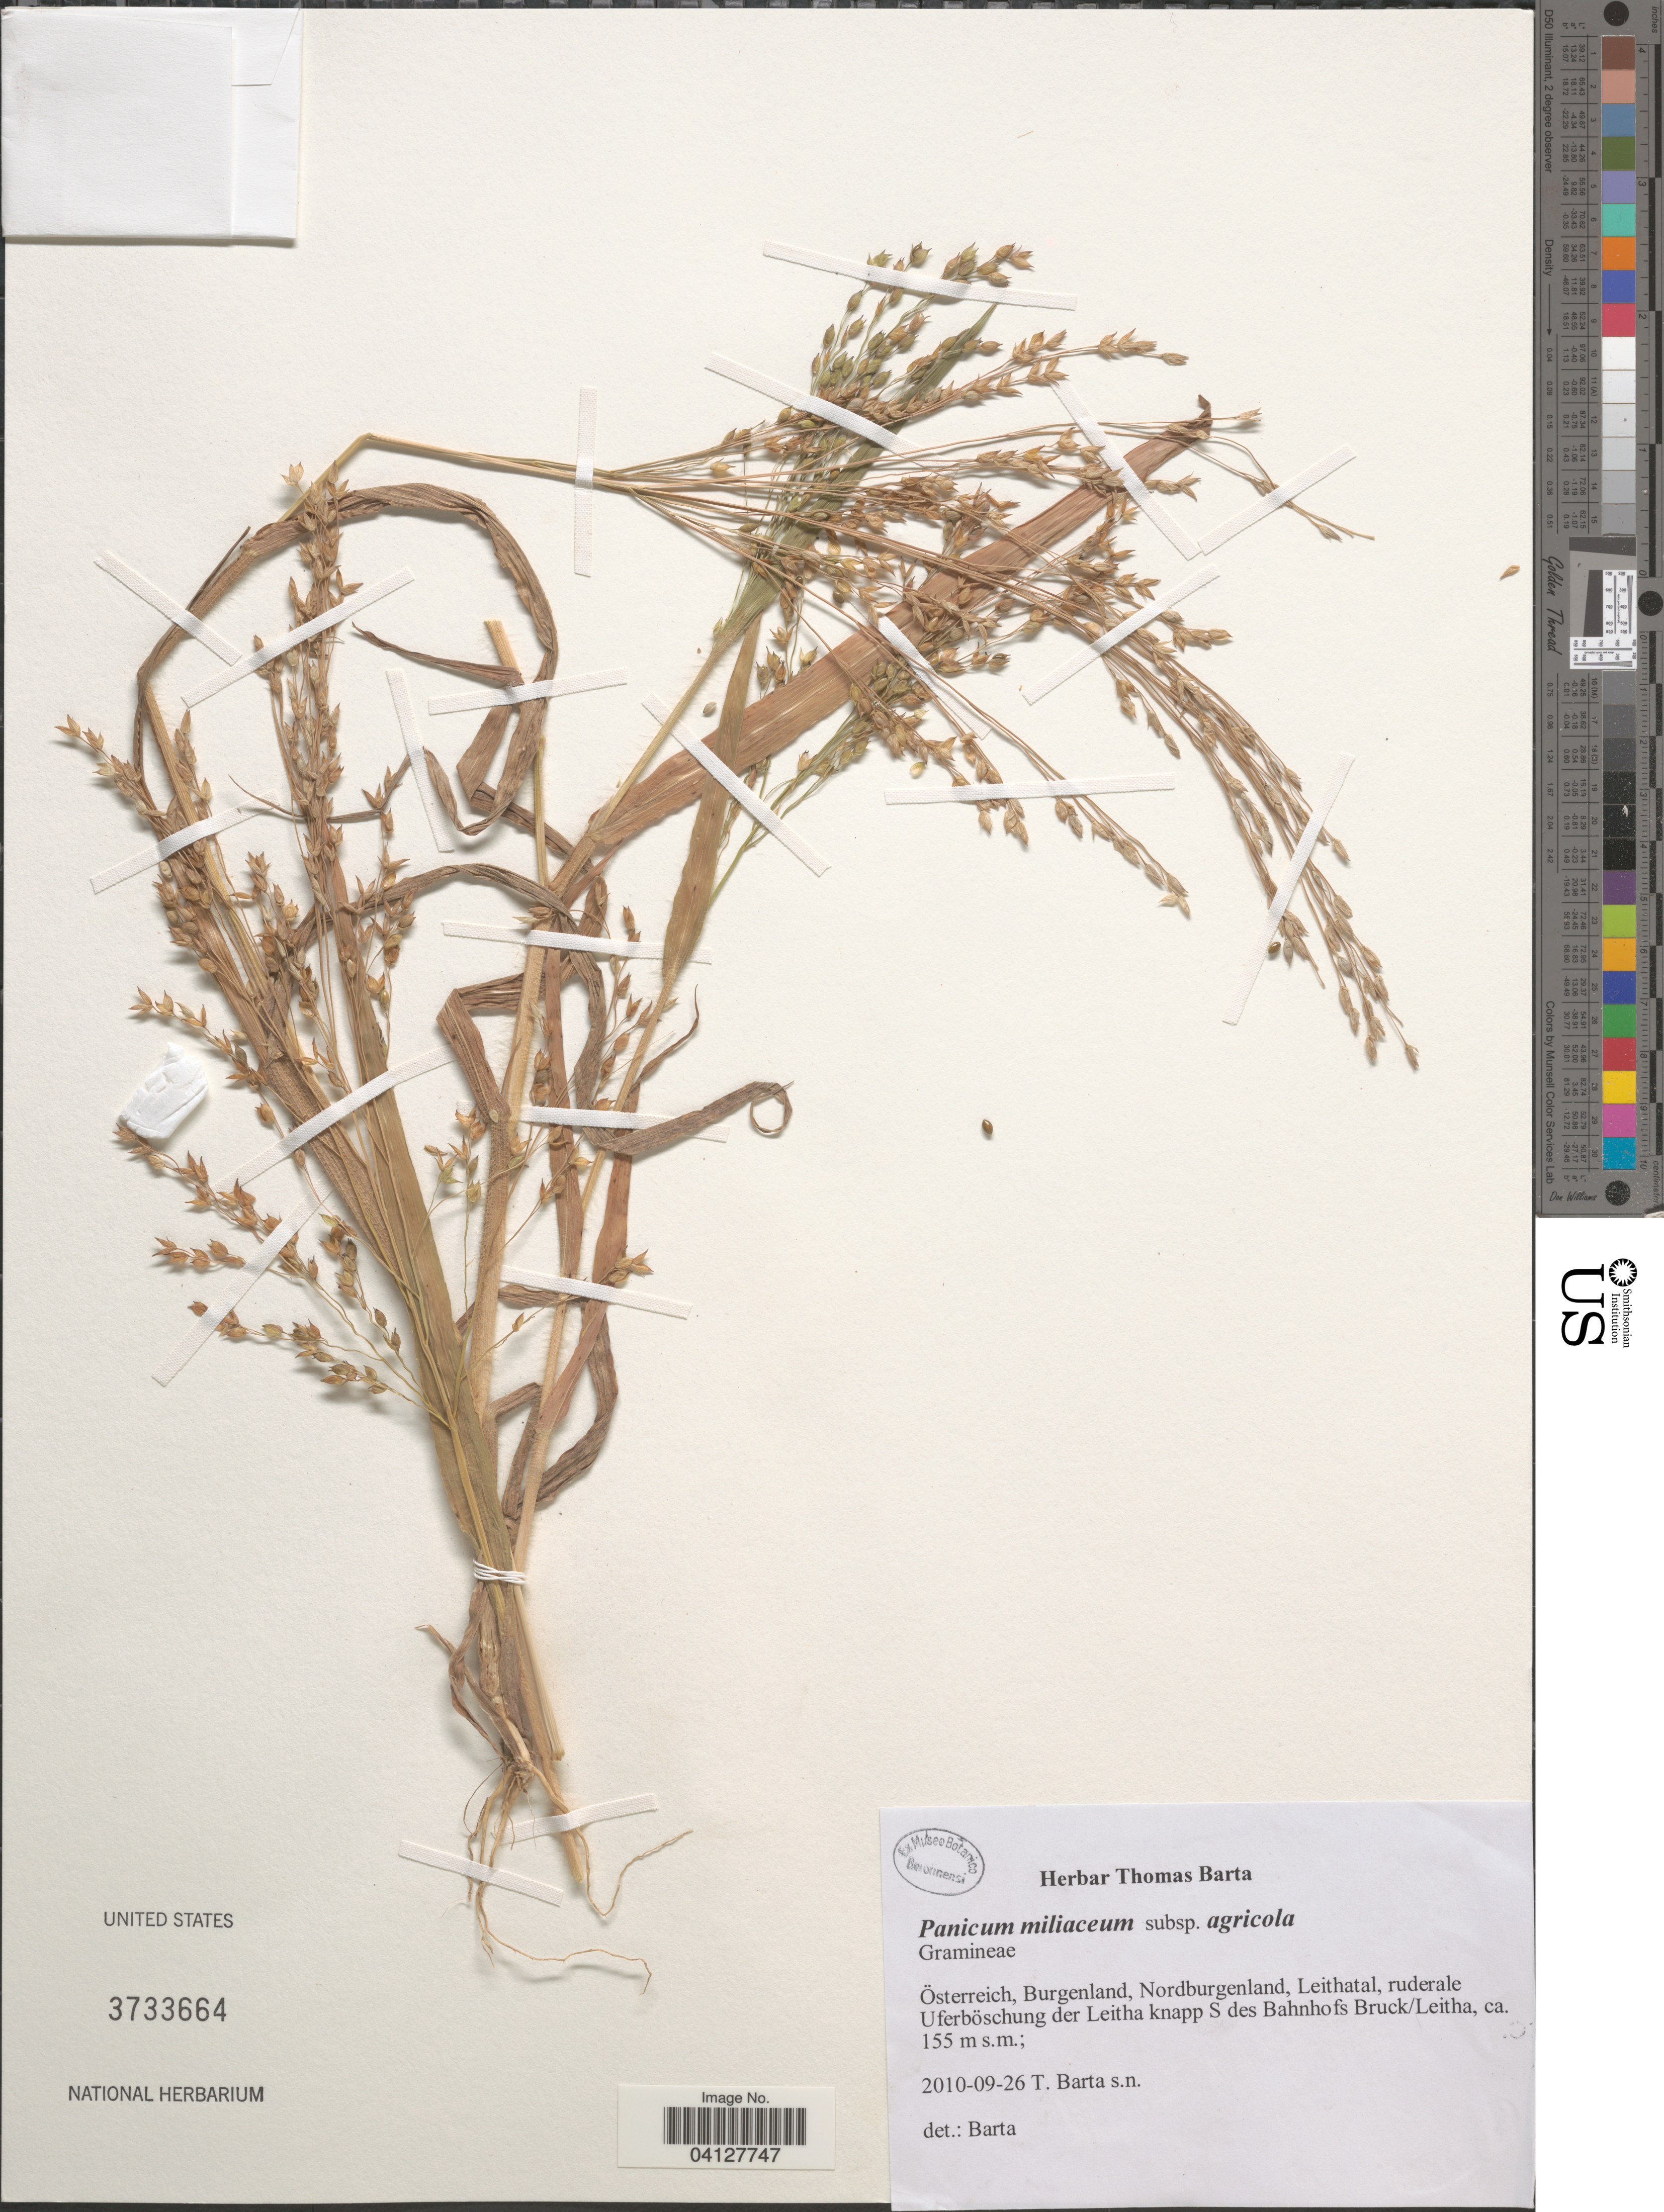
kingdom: Plantae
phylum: Tracheophyta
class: Liliopsida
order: Poales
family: Poaceae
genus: Panicum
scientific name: Panicum miliaceum subsp. agricola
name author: H. Scholz & Mikolás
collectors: T. Barta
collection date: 2010-09-26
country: Austria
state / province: Burgenland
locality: Österreich, Nordburgenland, Leithatal, ruderal Uferböschung der Leitha knapp S des Bahnhofs Bruck/Leitha.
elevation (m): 155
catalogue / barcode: US 3733664